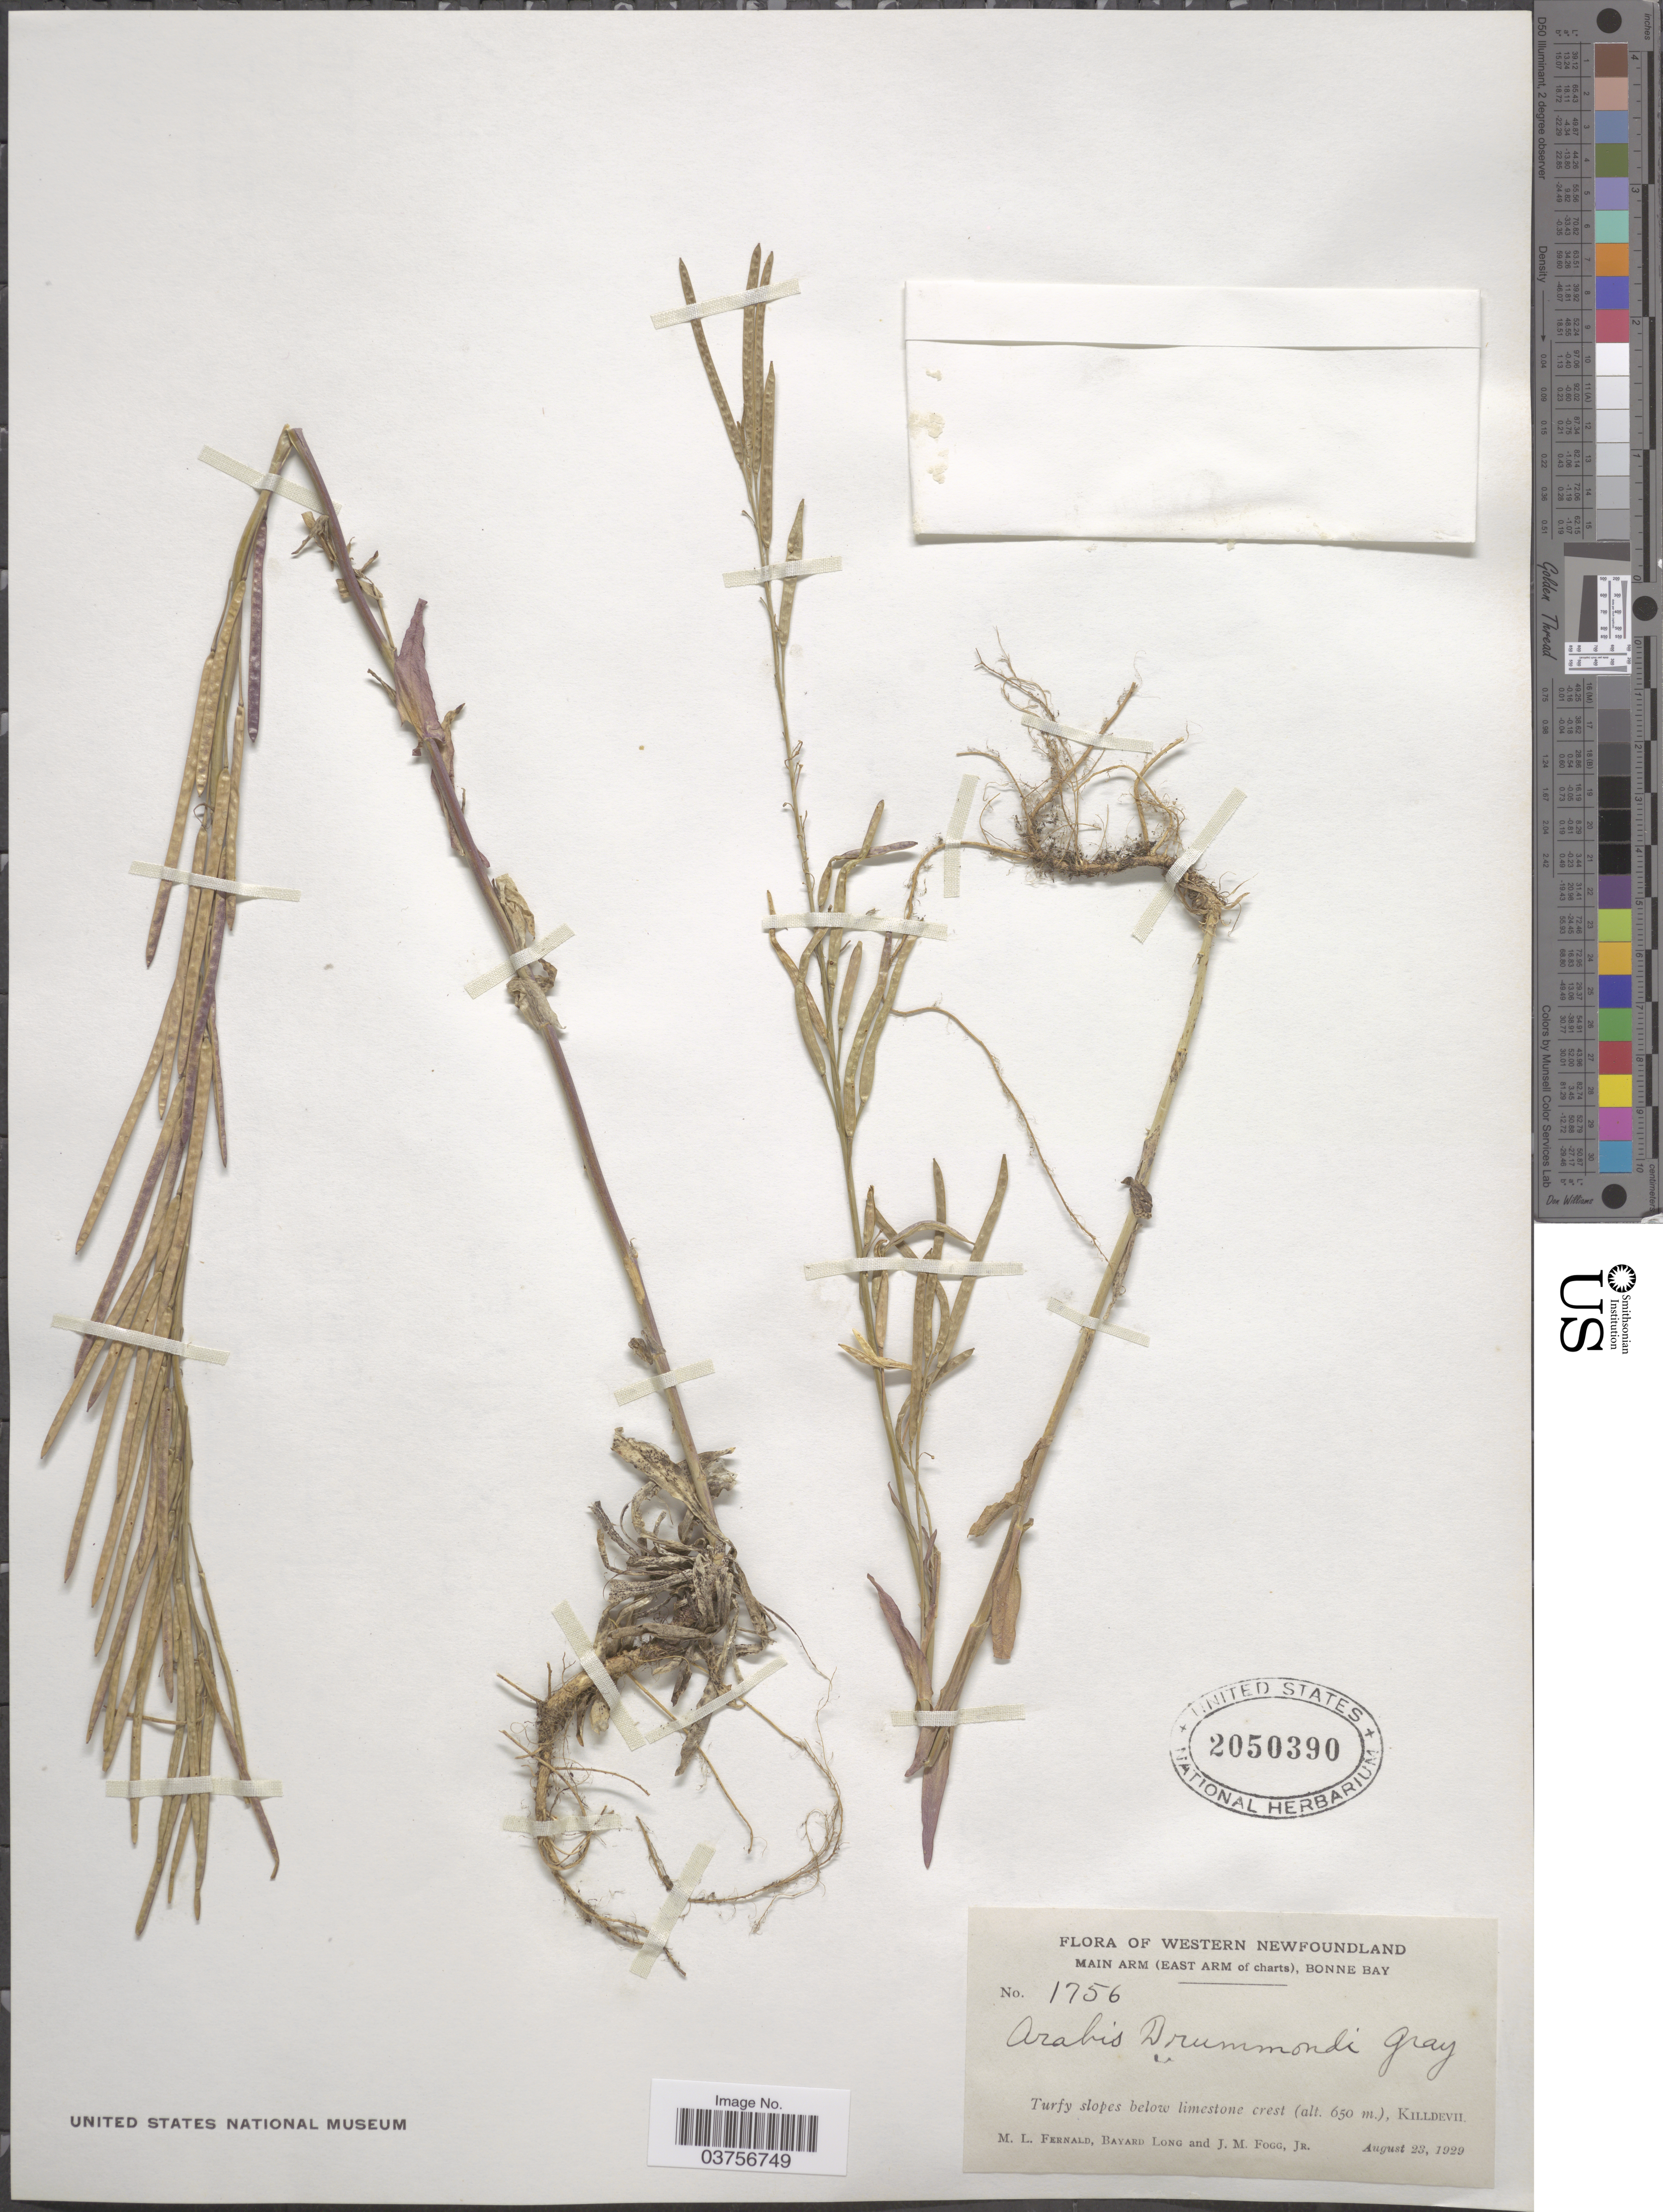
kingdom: Plantae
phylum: Tracheophyta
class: Magnoliopsida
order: Brassicales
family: Brassicaceae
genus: Arabis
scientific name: Arabis drummondii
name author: A. Gray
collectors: M. L. Fernald, B. Long & J. Fogg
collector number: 1756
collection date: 1929-08-23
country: Canada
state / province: Newfoundland and Labrador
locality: Western Newfoundland. Main Arm (East Arm of charts), Bonne Bay. Killdevil.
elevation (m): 650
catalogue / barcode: US 2050390